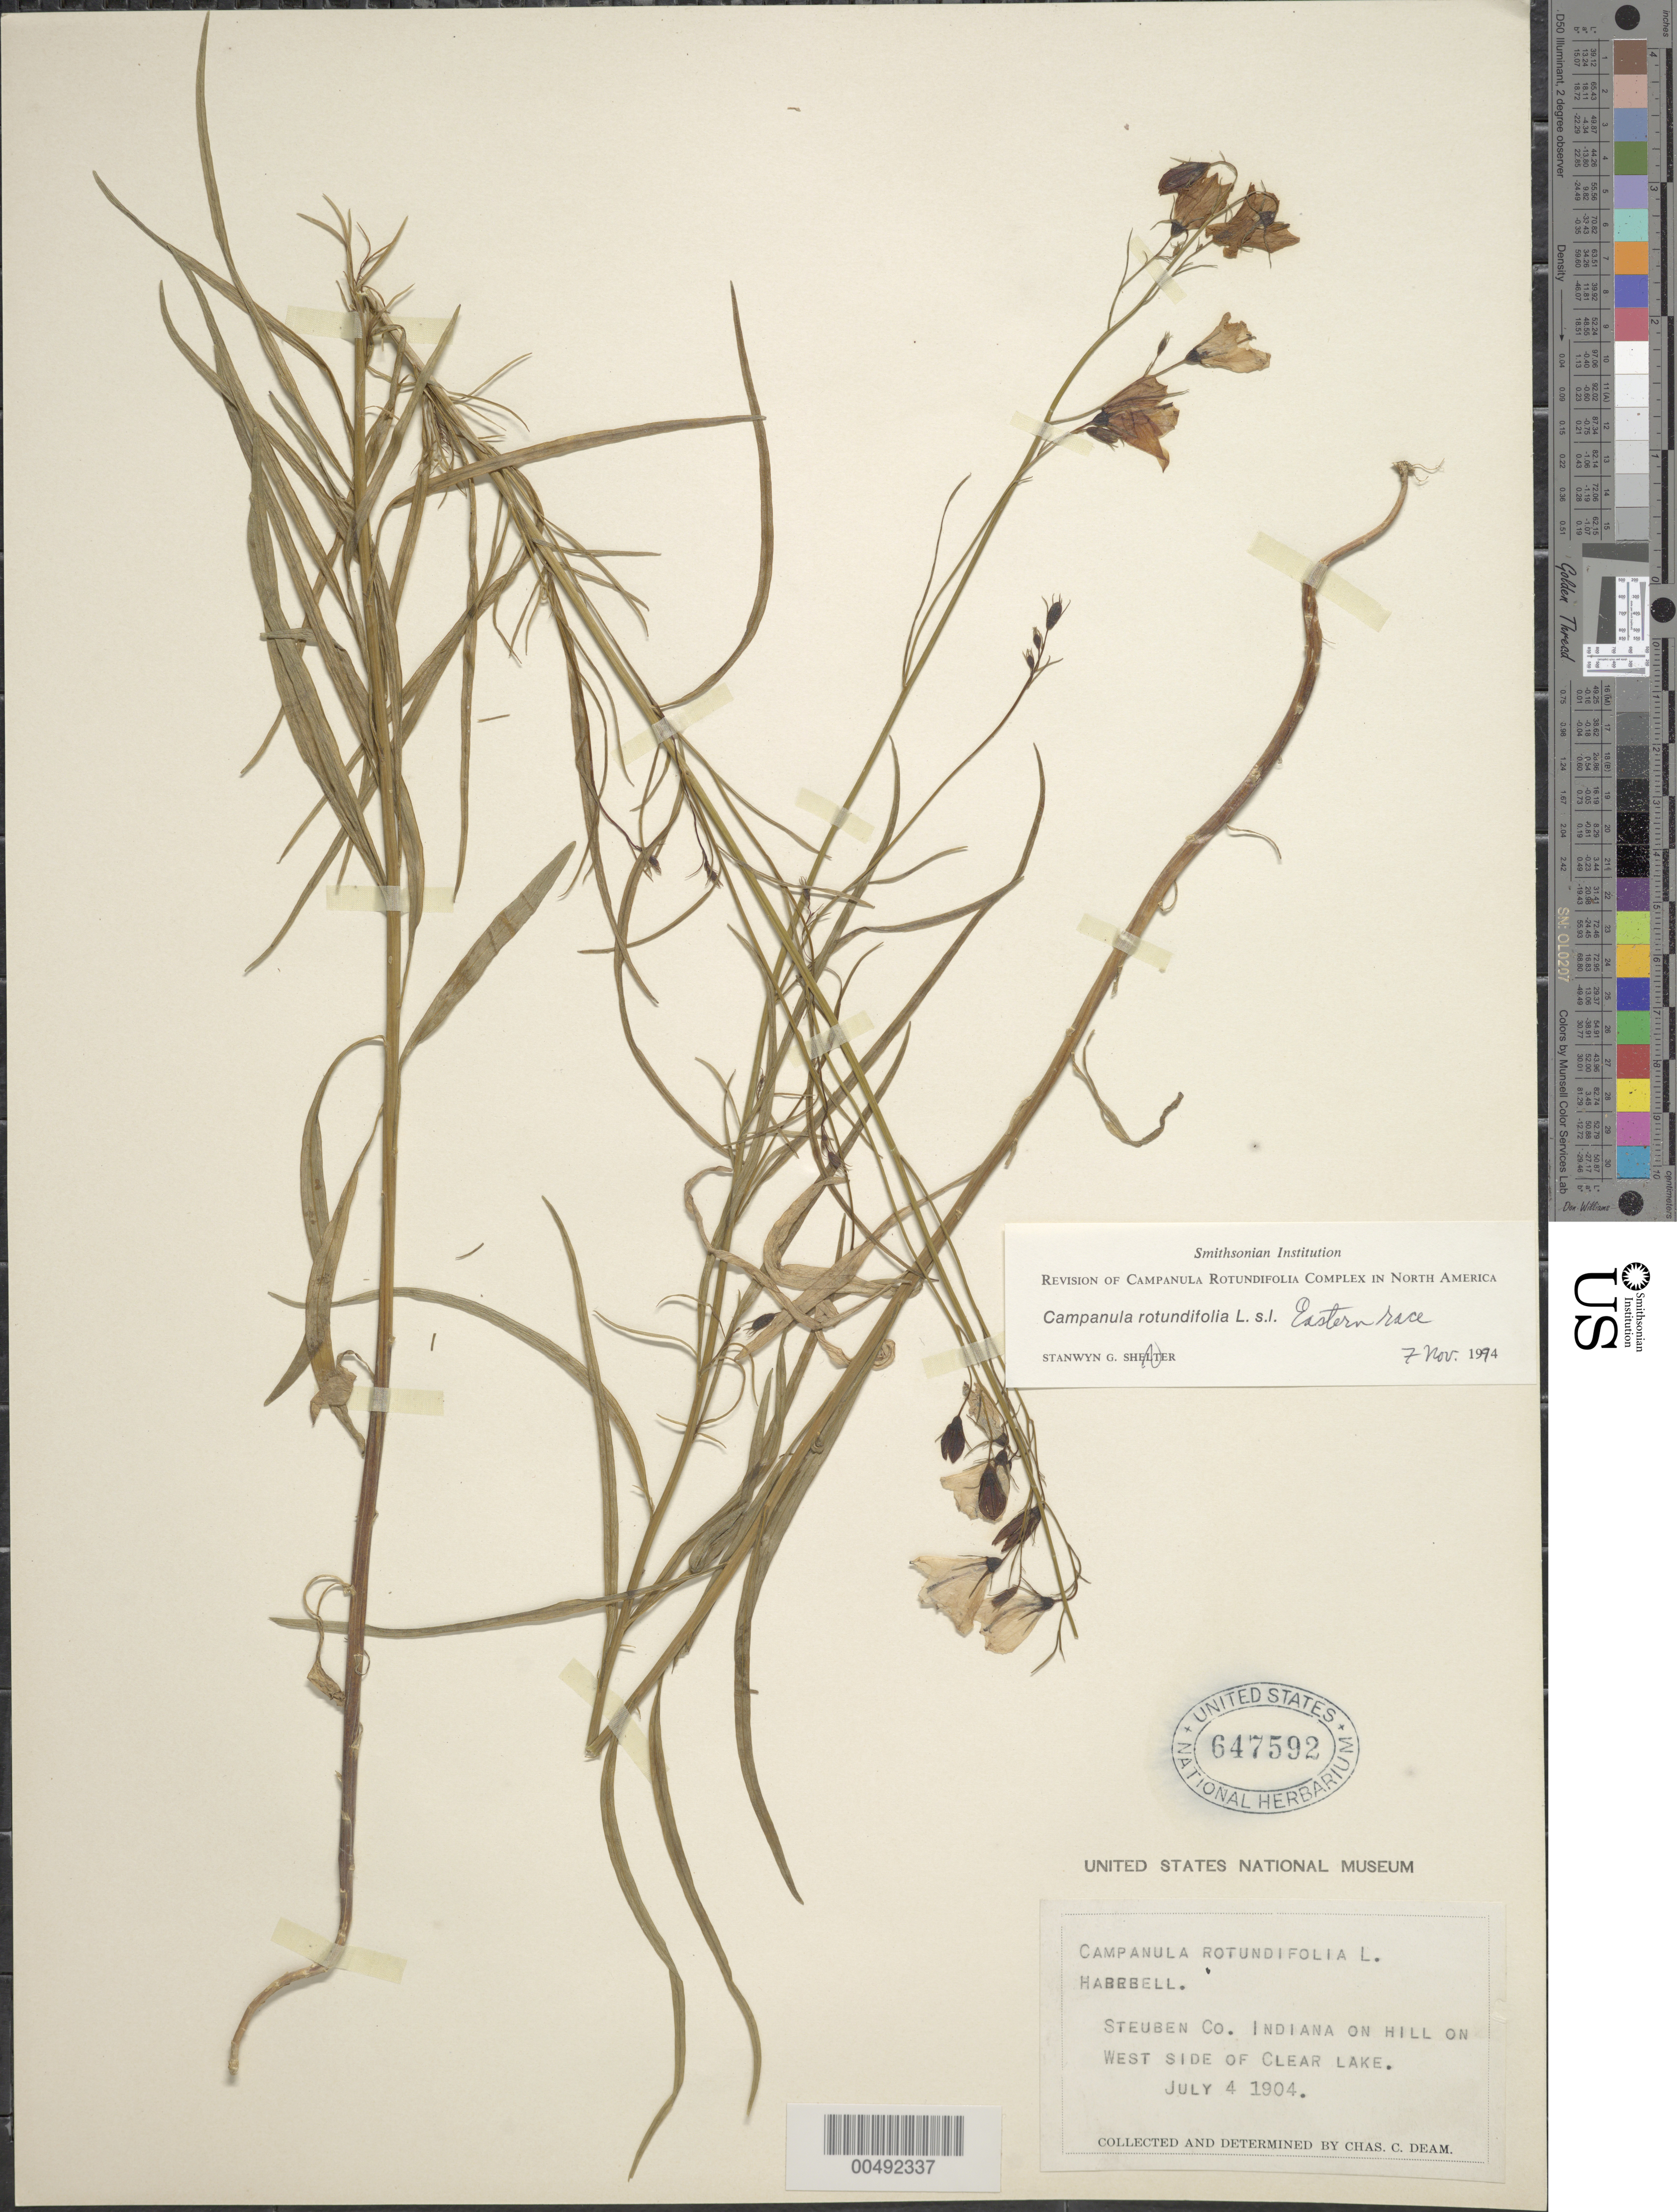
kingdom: Plantae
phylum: Tracheophyta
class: Magnoliopsida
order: Asterales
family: Campanulaceae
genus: Campanula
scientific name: Campanula rotundifolia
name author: L.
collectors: C. C. Deam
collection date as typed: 04 Jul 1904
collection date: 1904-07-04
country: United States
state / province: Indiana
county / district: Steuben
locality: W side of Clear Lake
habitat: on hill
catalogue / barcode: US 647592